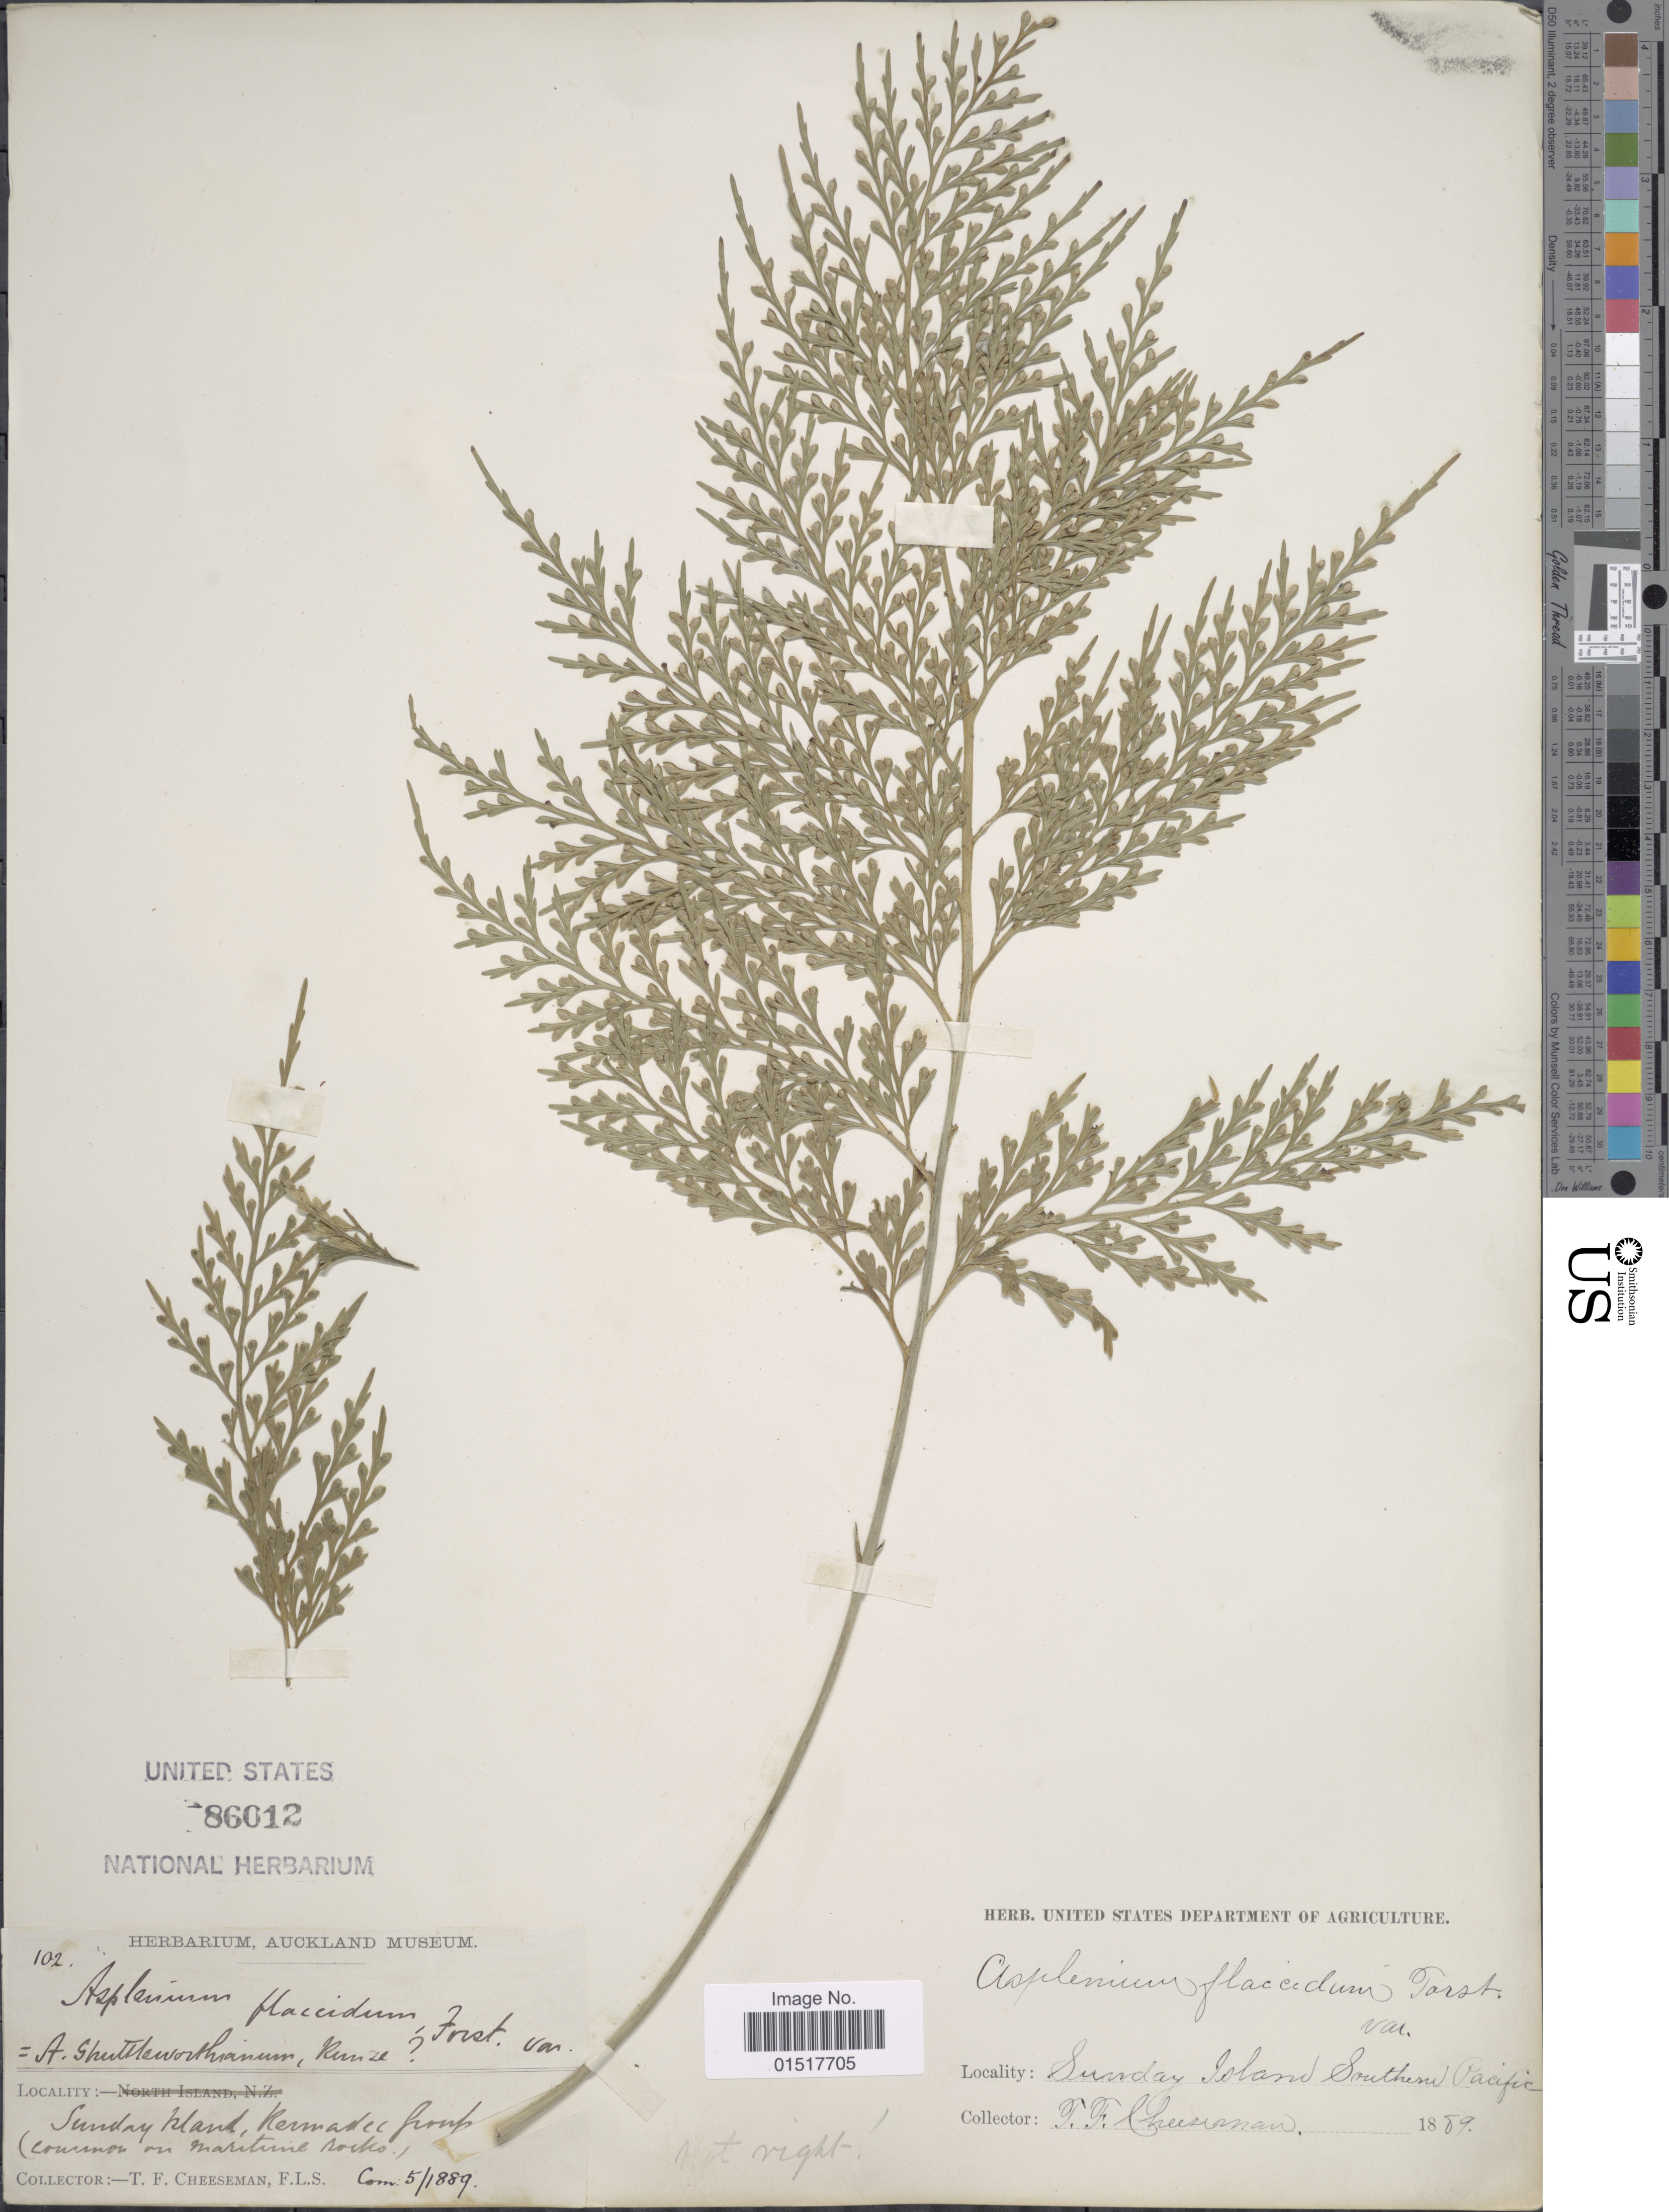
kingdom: Plantae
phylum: Tracheophyta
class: Polypodiopsida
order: Polypodiales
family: Aspleniaceae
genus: Asplenium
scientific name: Asplenium gibberosum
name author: (G. Forst.) Mett.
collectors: T. F. Cheeseman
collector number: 102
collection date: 1889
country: New Zealand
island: Raoul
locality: Sunday (=Raoul) Island, Kermadec Group, Southern Pacific.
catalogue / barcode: US 86012